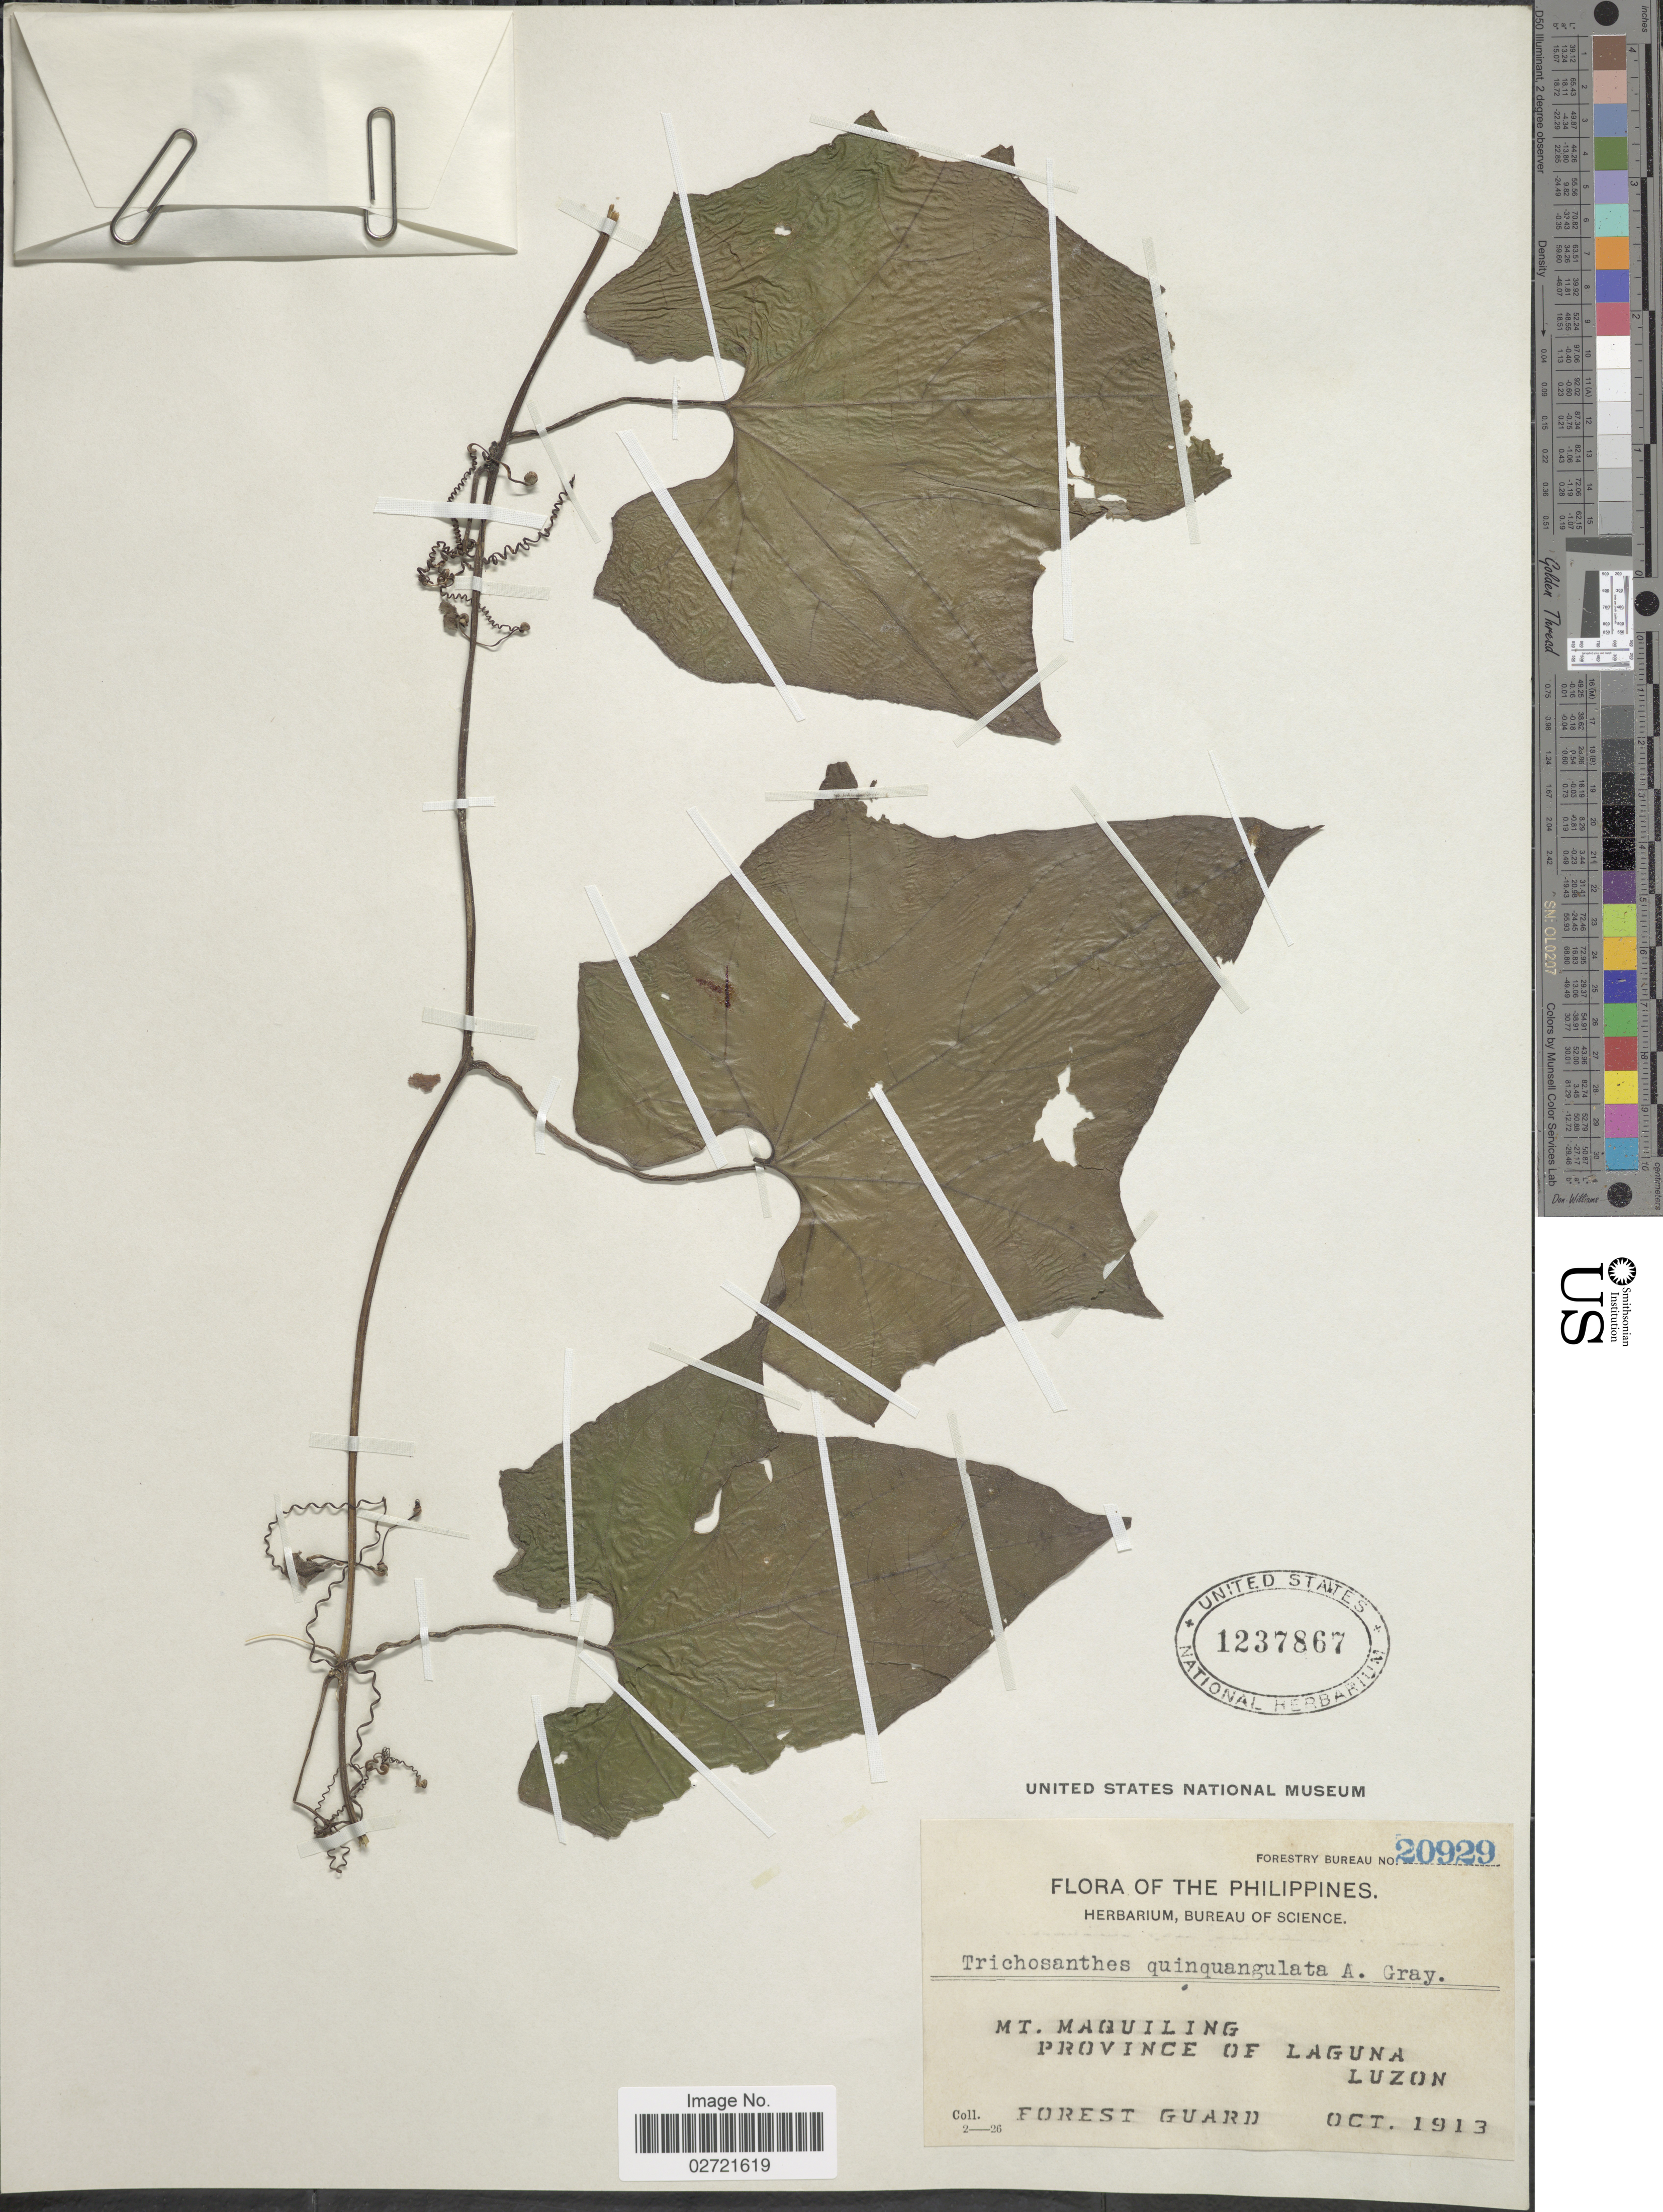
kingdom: Plantae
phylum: Tracheophyta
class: Magnoliopsida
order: Cucurbitales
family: Cucurbitaceae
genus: Trichosanthes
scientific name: Trichosanthes quinquangulata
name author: A. Gray in Wilkes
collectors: Forest Guard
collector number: Forestry Bureau 20929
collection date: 1913-10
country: Philippines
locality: Mt. Maquilling, Province of Laguna, Luzon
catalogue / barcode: US 1237867